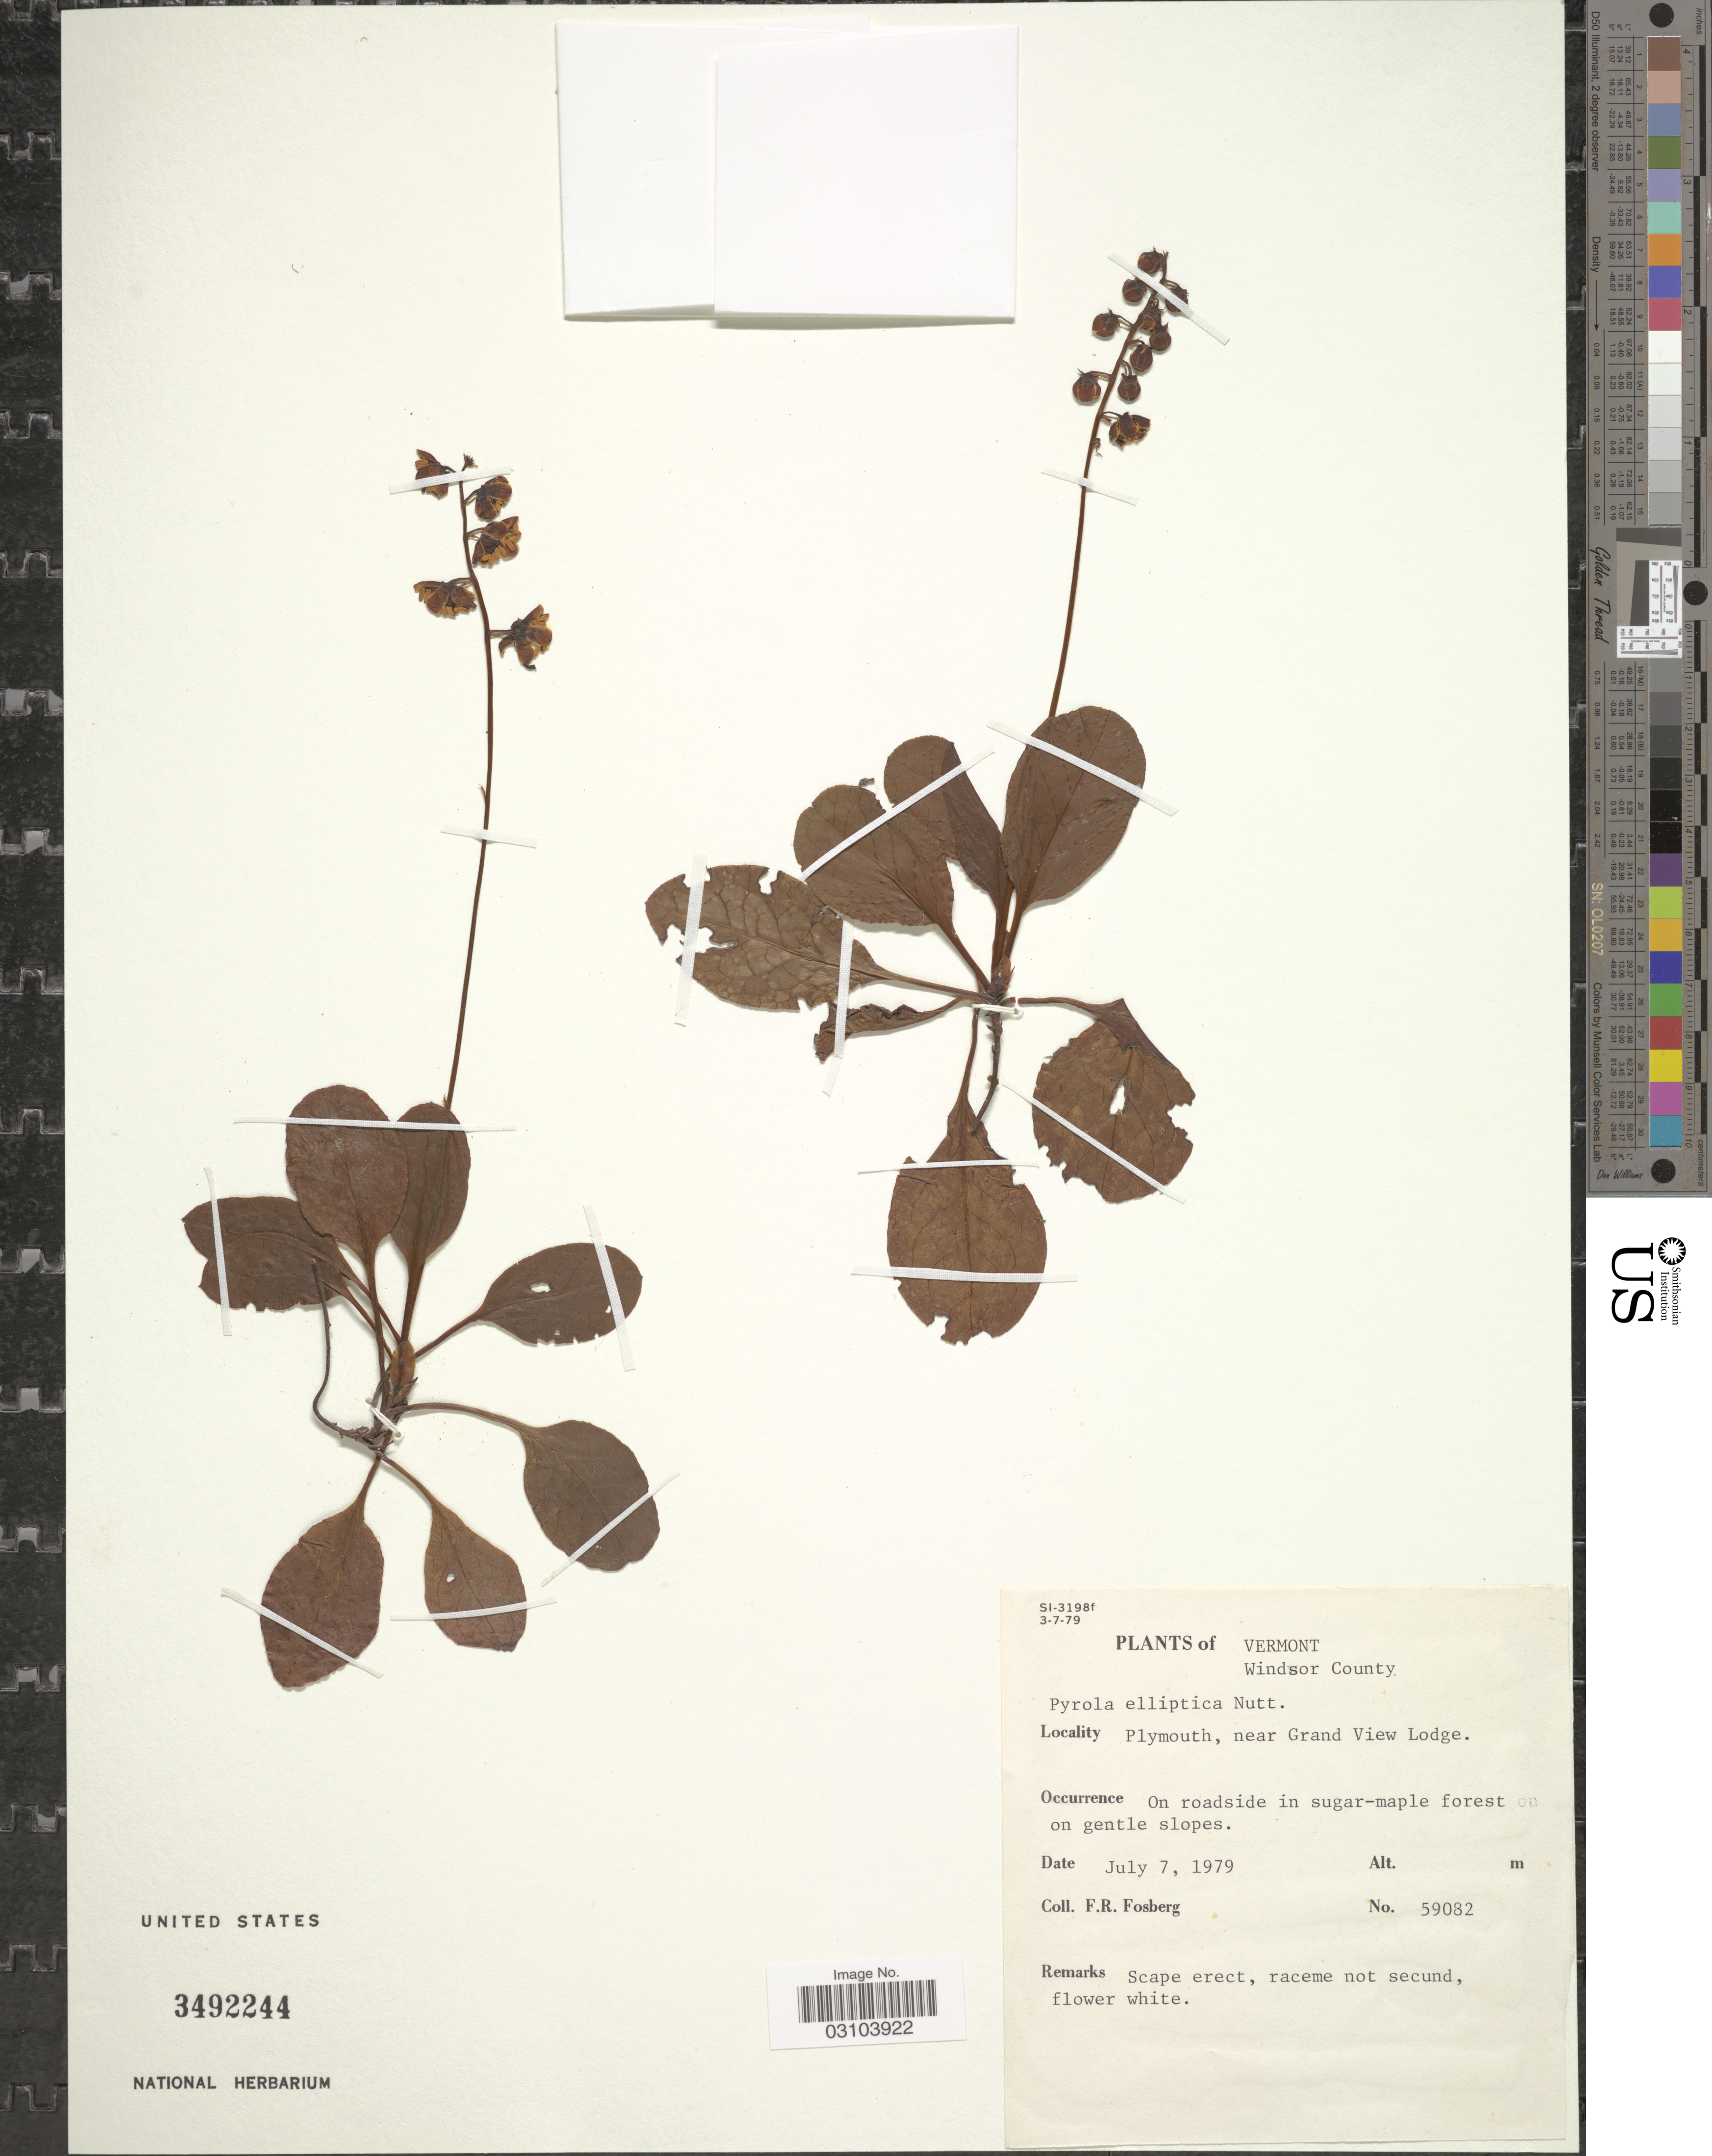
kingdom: Plantae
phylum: Tracheophyta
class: Magnoliopsida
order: Ericales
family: Ericaceae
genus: Pyrola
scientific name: Pyrola elliptica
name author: Nutt.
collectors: F. R. Fosberg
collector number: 59082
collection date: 1979-07-07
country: United States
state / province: Vermont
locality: Windsor County. Plymouth, near Grand View Lodge.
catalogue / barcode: US 3492244